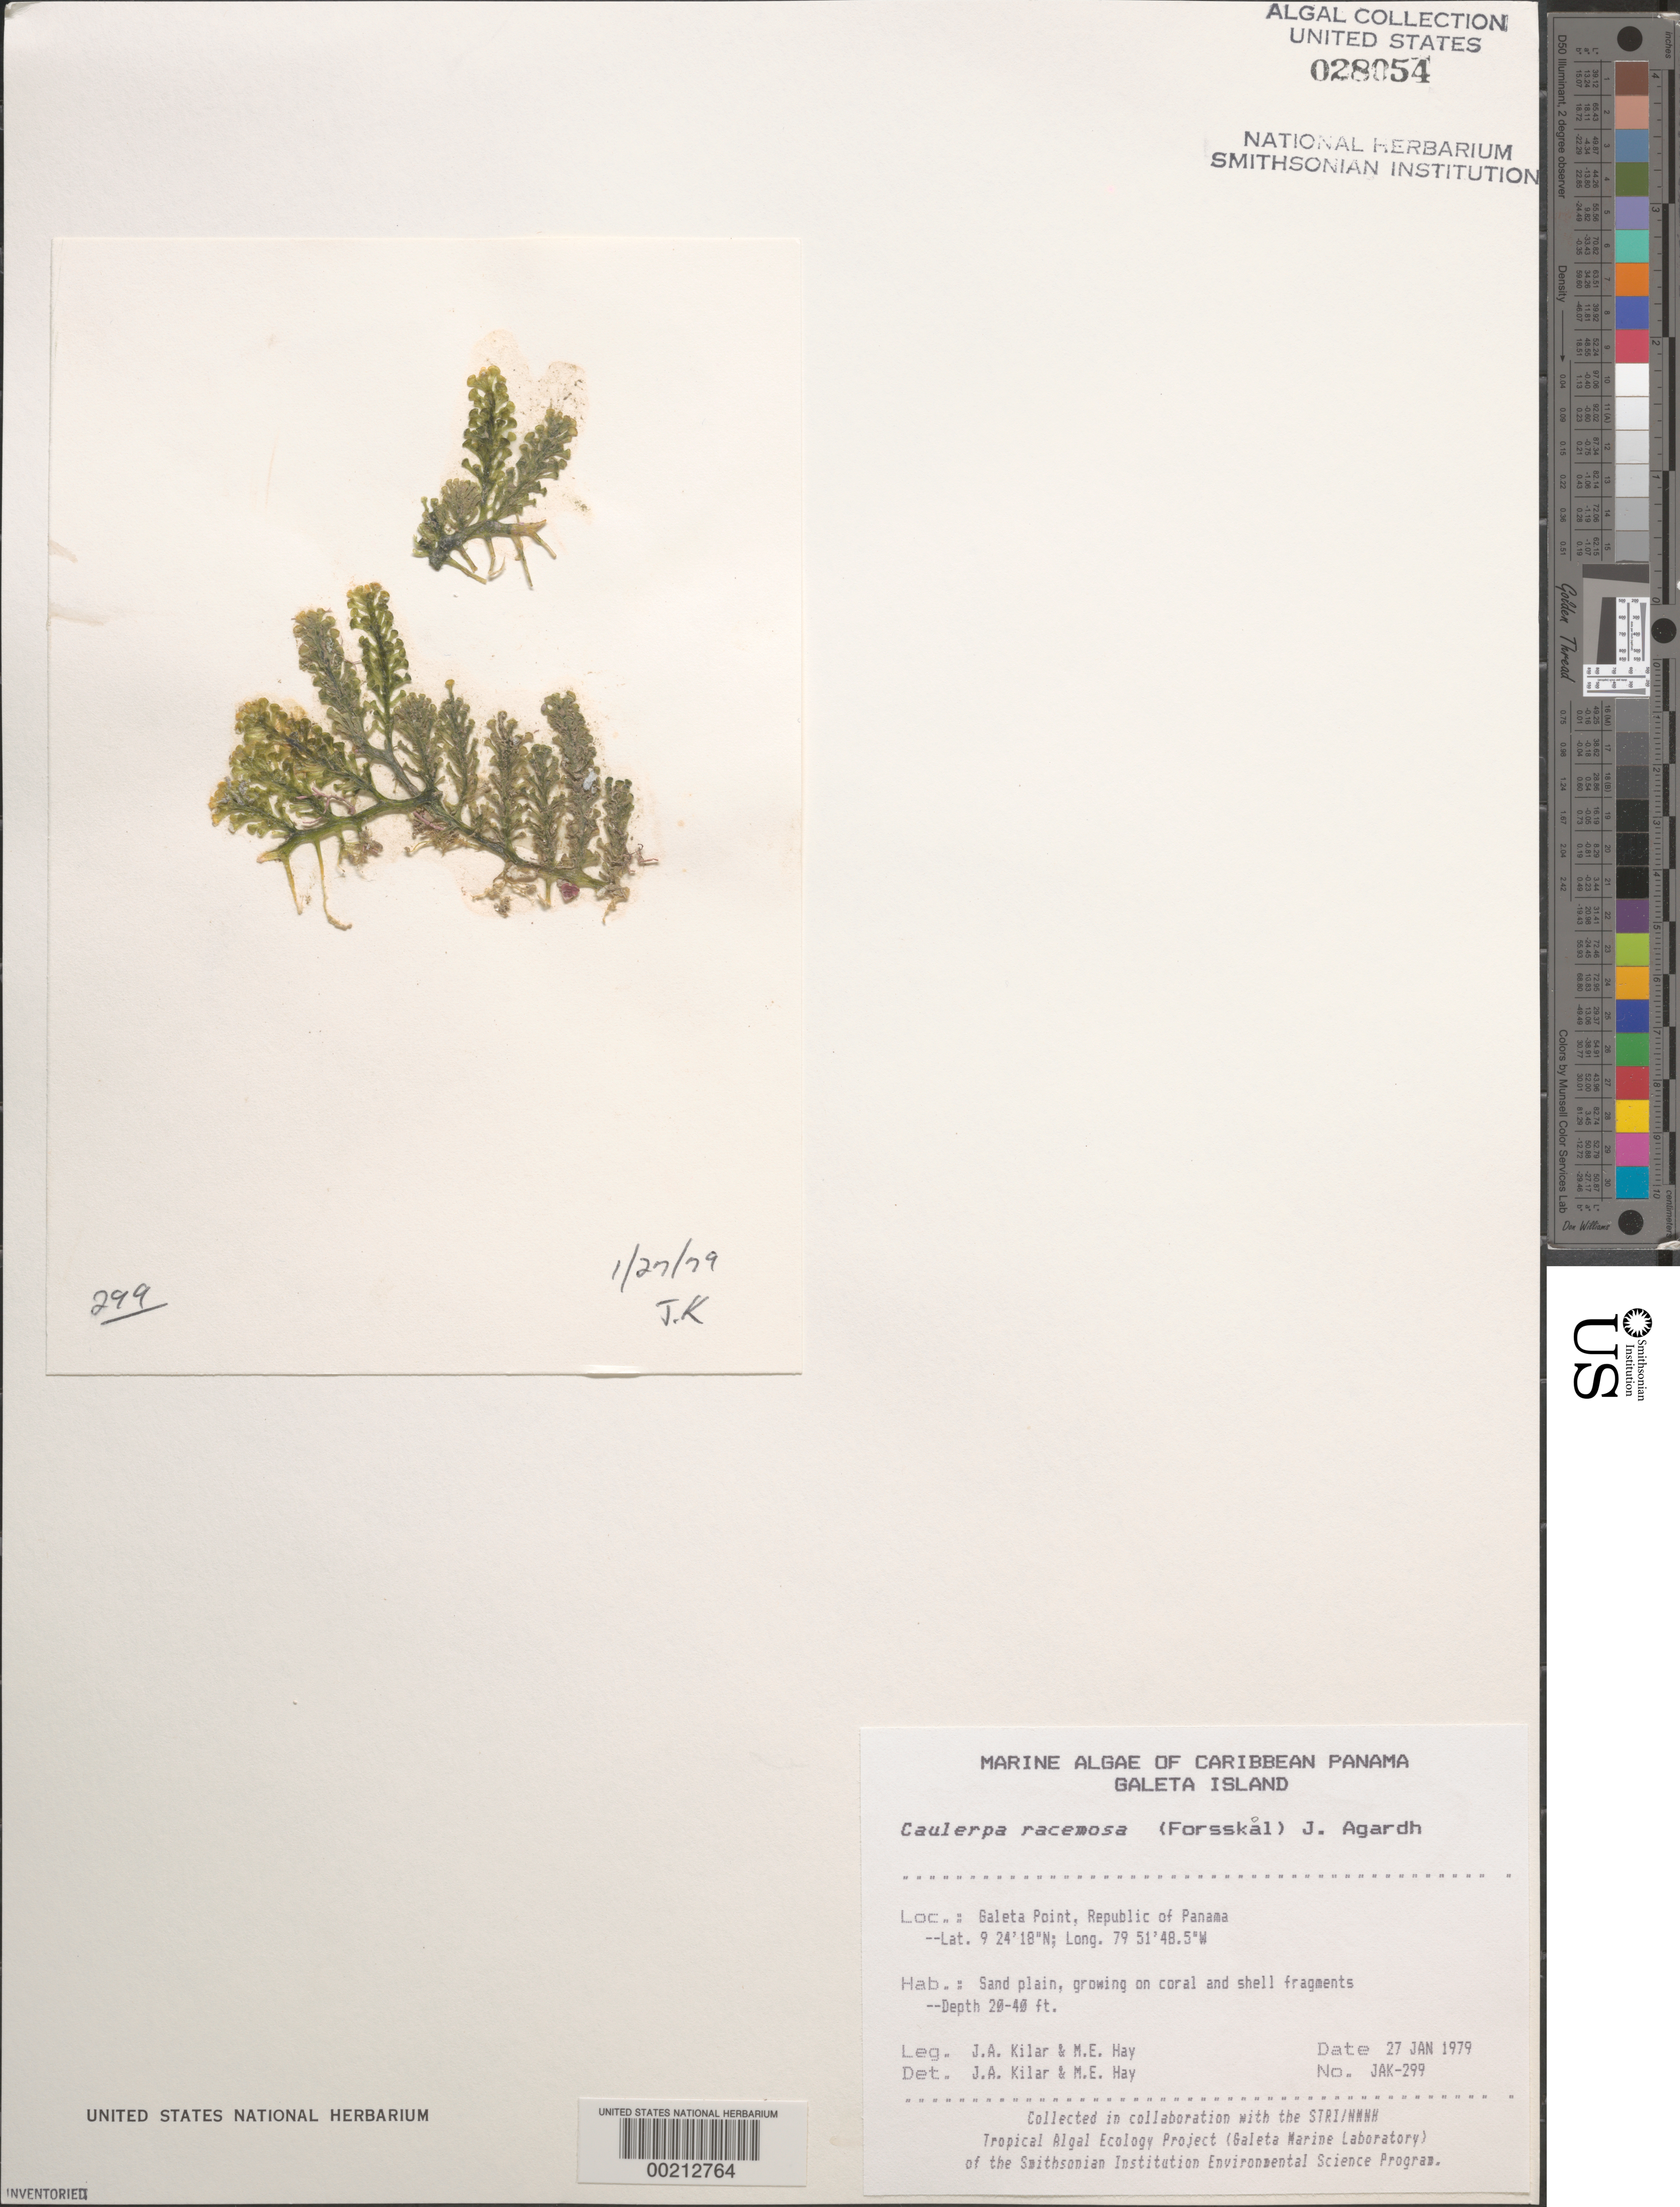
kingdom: Plantae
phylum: Chlorophyta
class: Ulvophyceae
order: Bryopsidales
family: Caulerpaceae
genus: Caulerpa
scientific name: Caulerpa racemosa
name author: (Forssk.) J. Agardh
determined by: Kilar, J. A. & Hay, M. E.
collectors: J. A. Kilar & M. E. Hay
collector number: JAK-299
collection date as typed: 27 Jan 1979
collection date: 1979-01-27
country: Panama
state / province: Colón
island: Galeta Island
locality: Galeta Point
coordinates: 9 24' 18" N, 79 51' 48.5" W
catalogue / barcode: US 28054